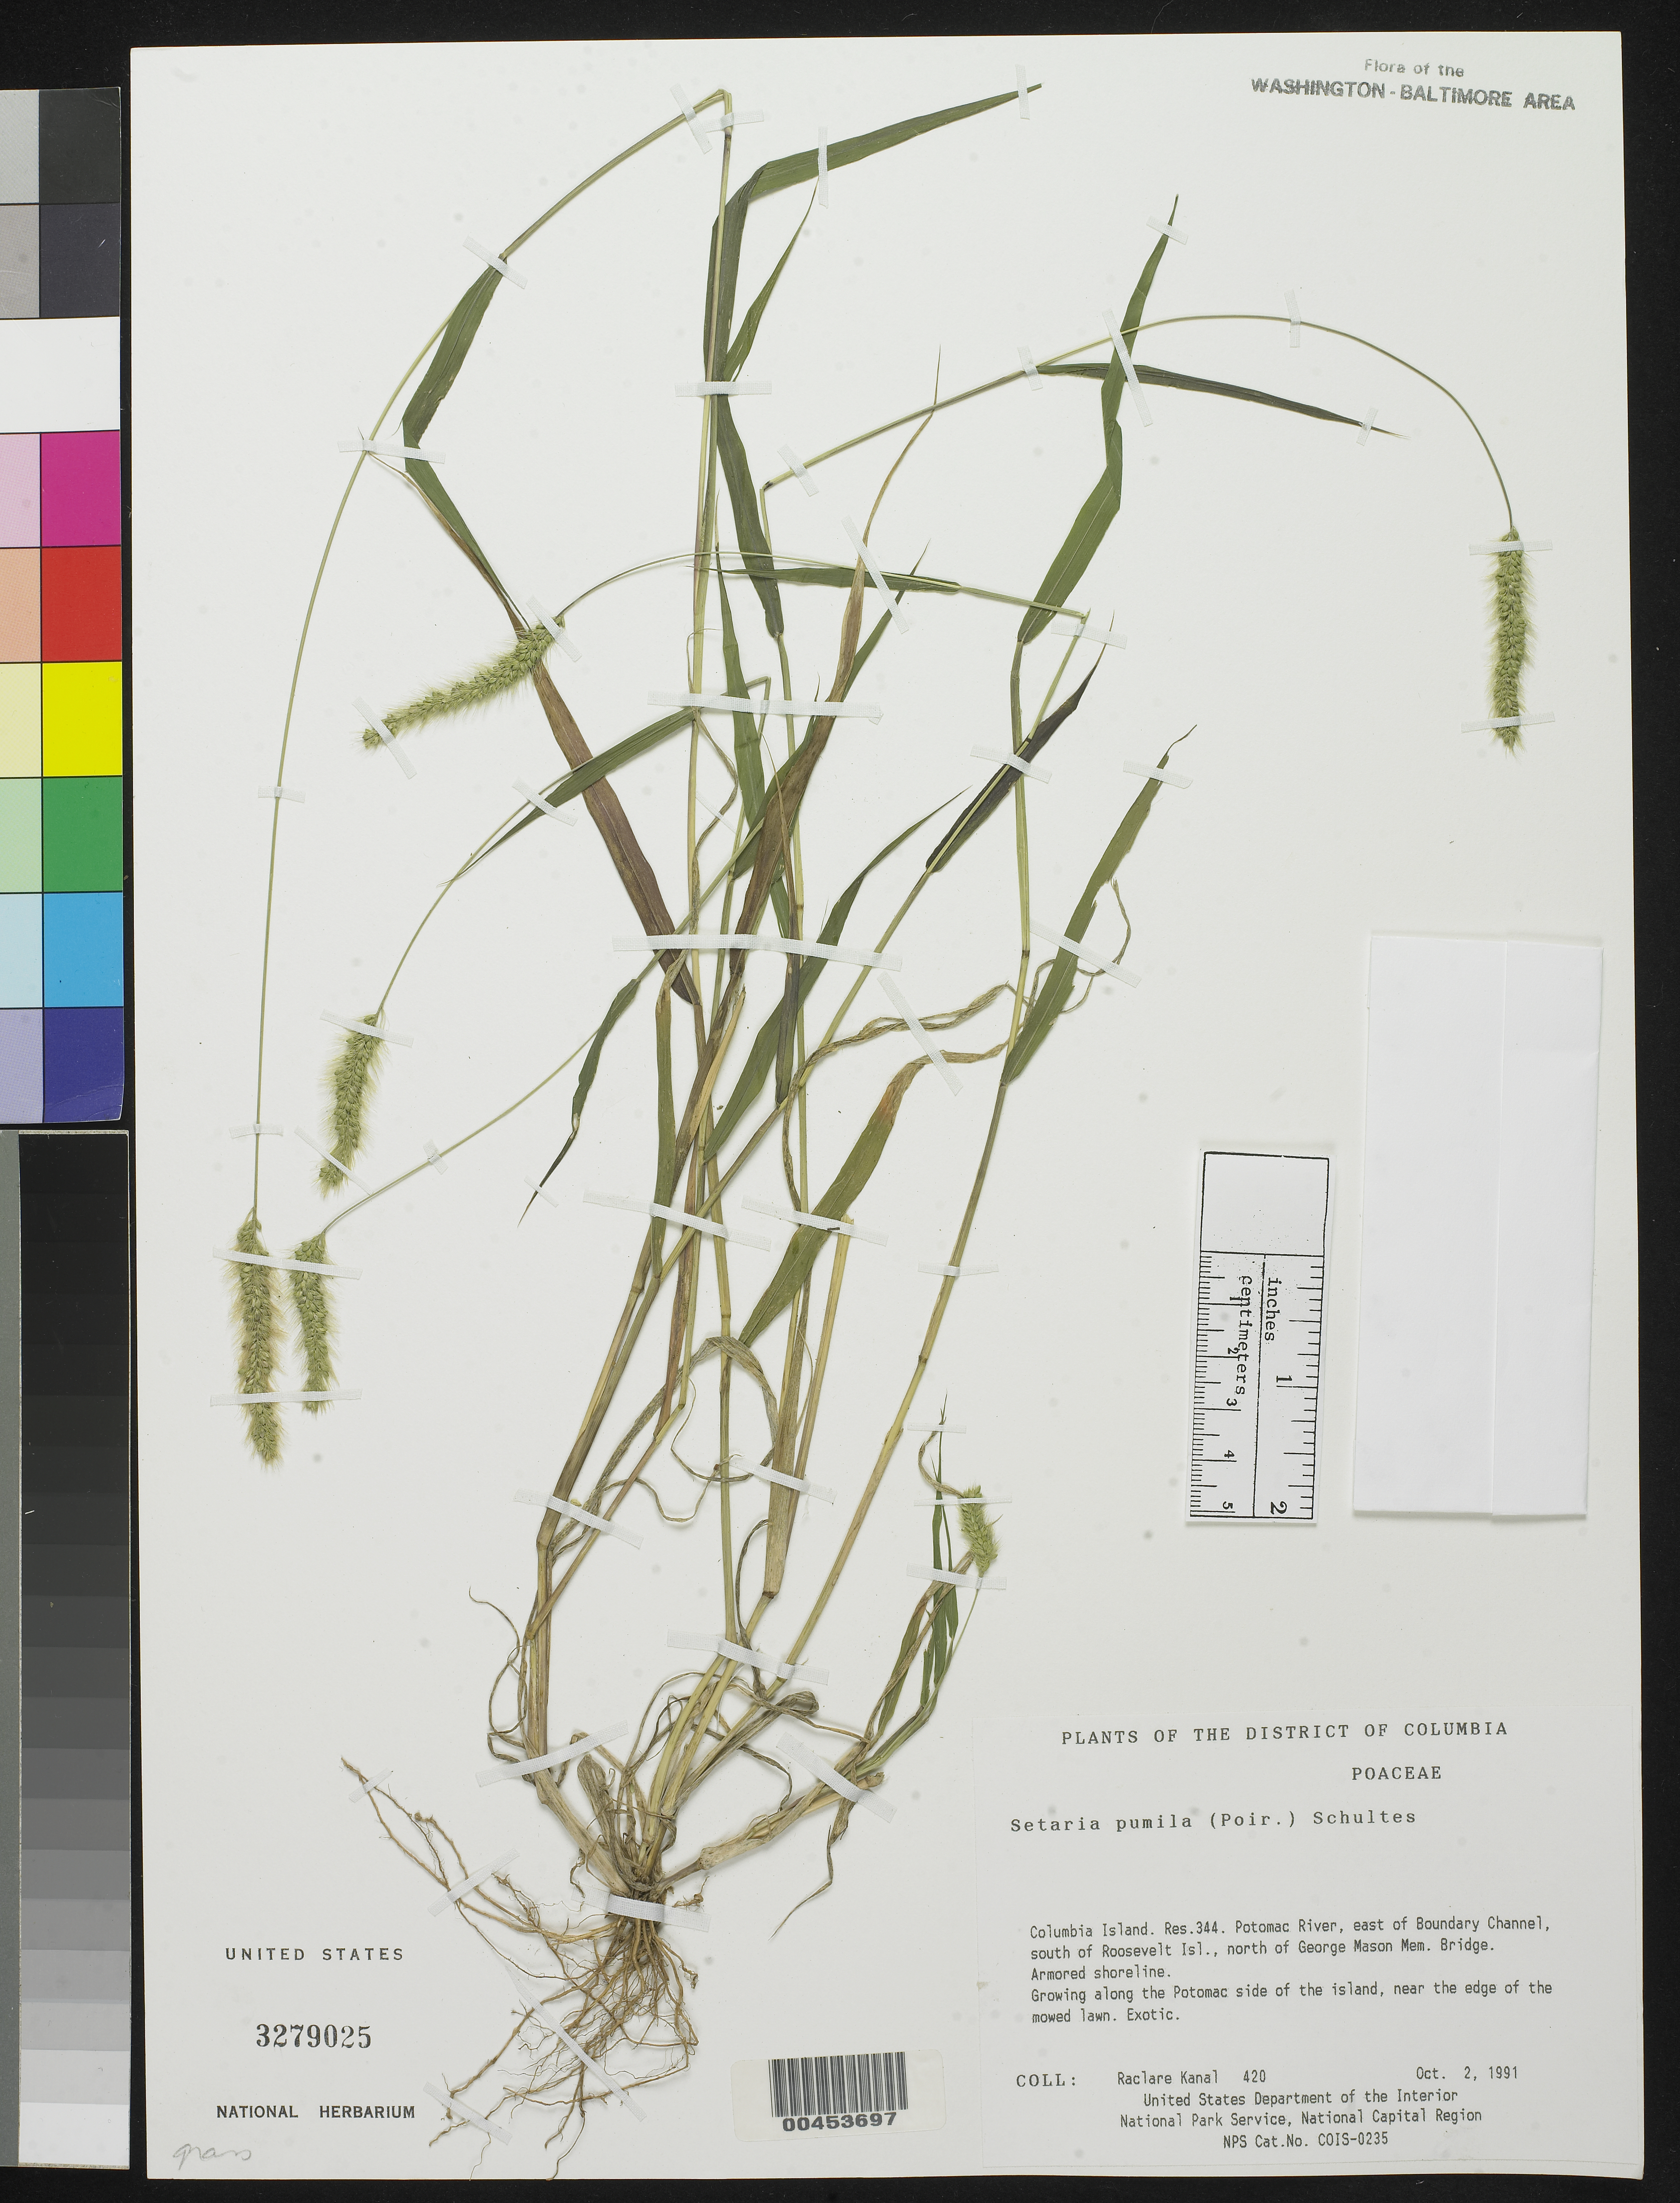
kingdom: Plantae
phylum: Tracheophyta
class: Liliopsida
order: Poales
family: Poaceae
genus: Setaria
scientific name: Setaria pumila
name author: (Poir.) Roem. & Schult.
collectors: R. Kanal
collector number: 420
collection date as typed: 02 Oct 1991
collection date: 1991-10-02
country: United States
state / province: District of Columbia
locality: Columbia Island, Res 344, Potomac River, S of Roosevelt Island, E of Boundary Channel, River side of Island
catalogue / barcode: US 3279025